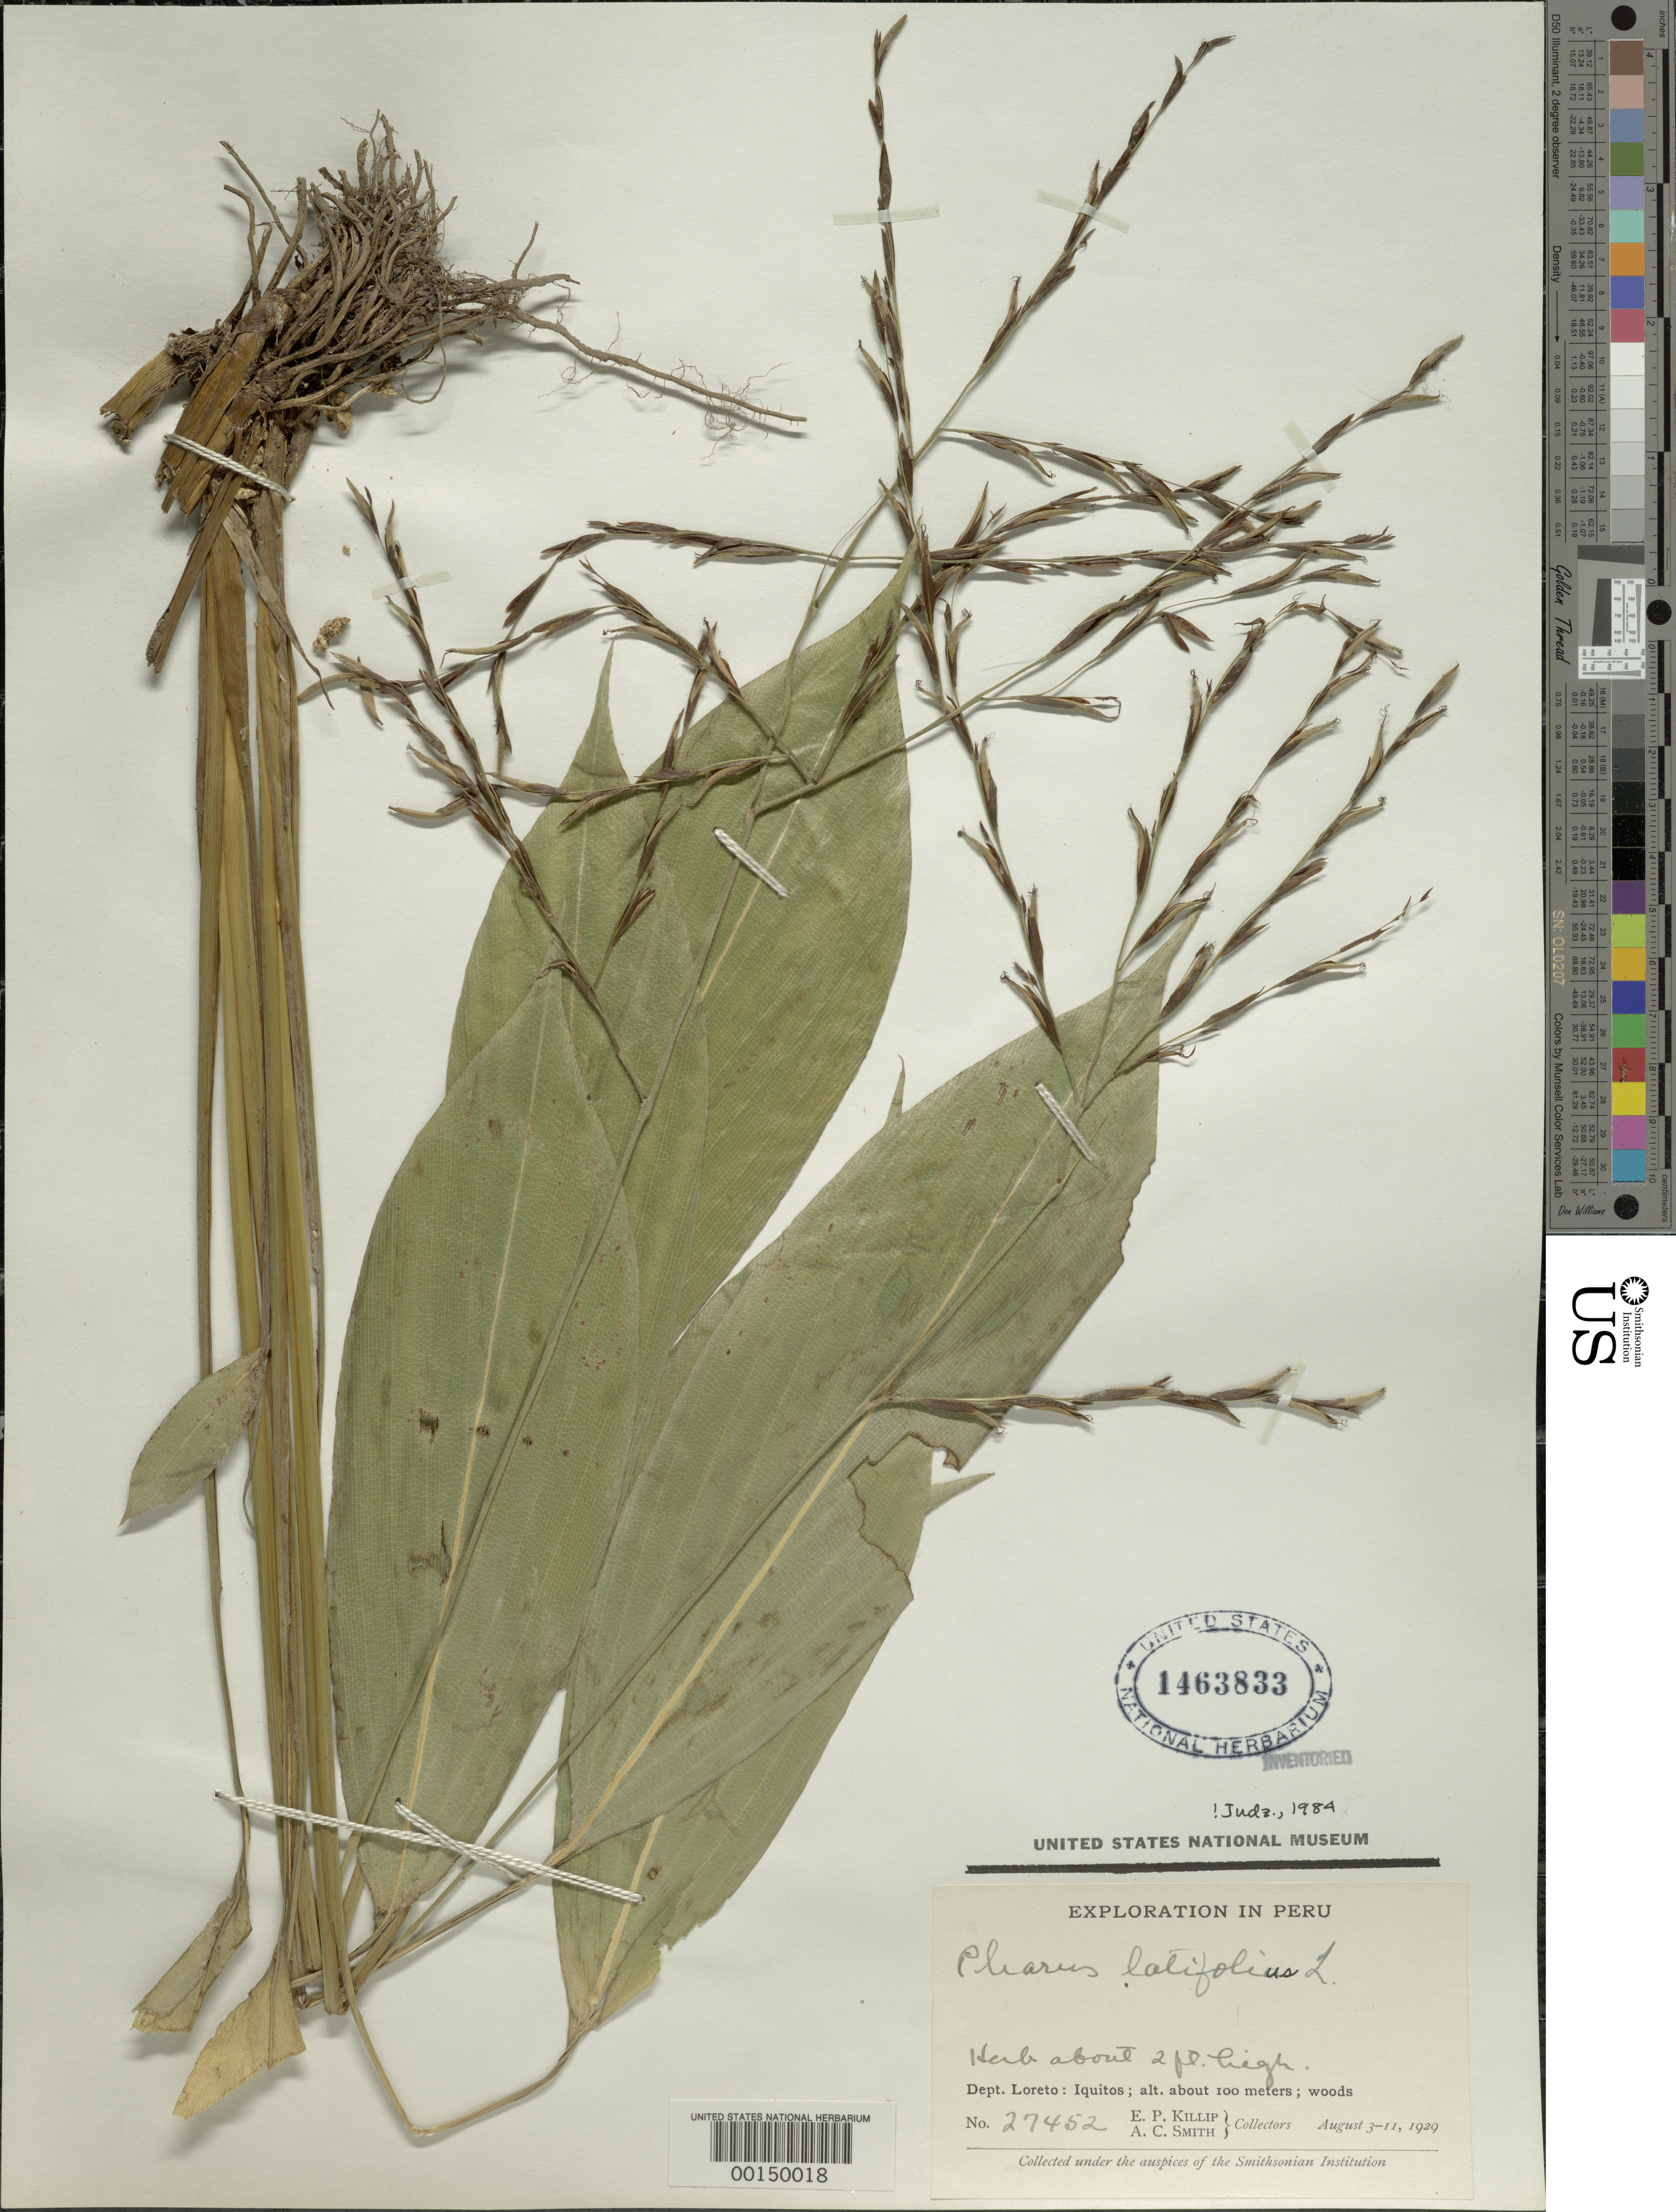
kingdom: Plantae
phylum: Tracheophyta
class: Liliopsida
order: Poales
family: Poaceae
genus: Pharus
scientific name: Pharus latifolius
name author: L.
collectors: A. C. Smith & E. P. Killip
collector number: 27452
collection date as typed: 03 Aug 1929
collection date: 1929-08-03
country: Peru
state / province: Loreto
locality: Iquitos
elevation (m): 100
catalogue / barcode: US 1463833